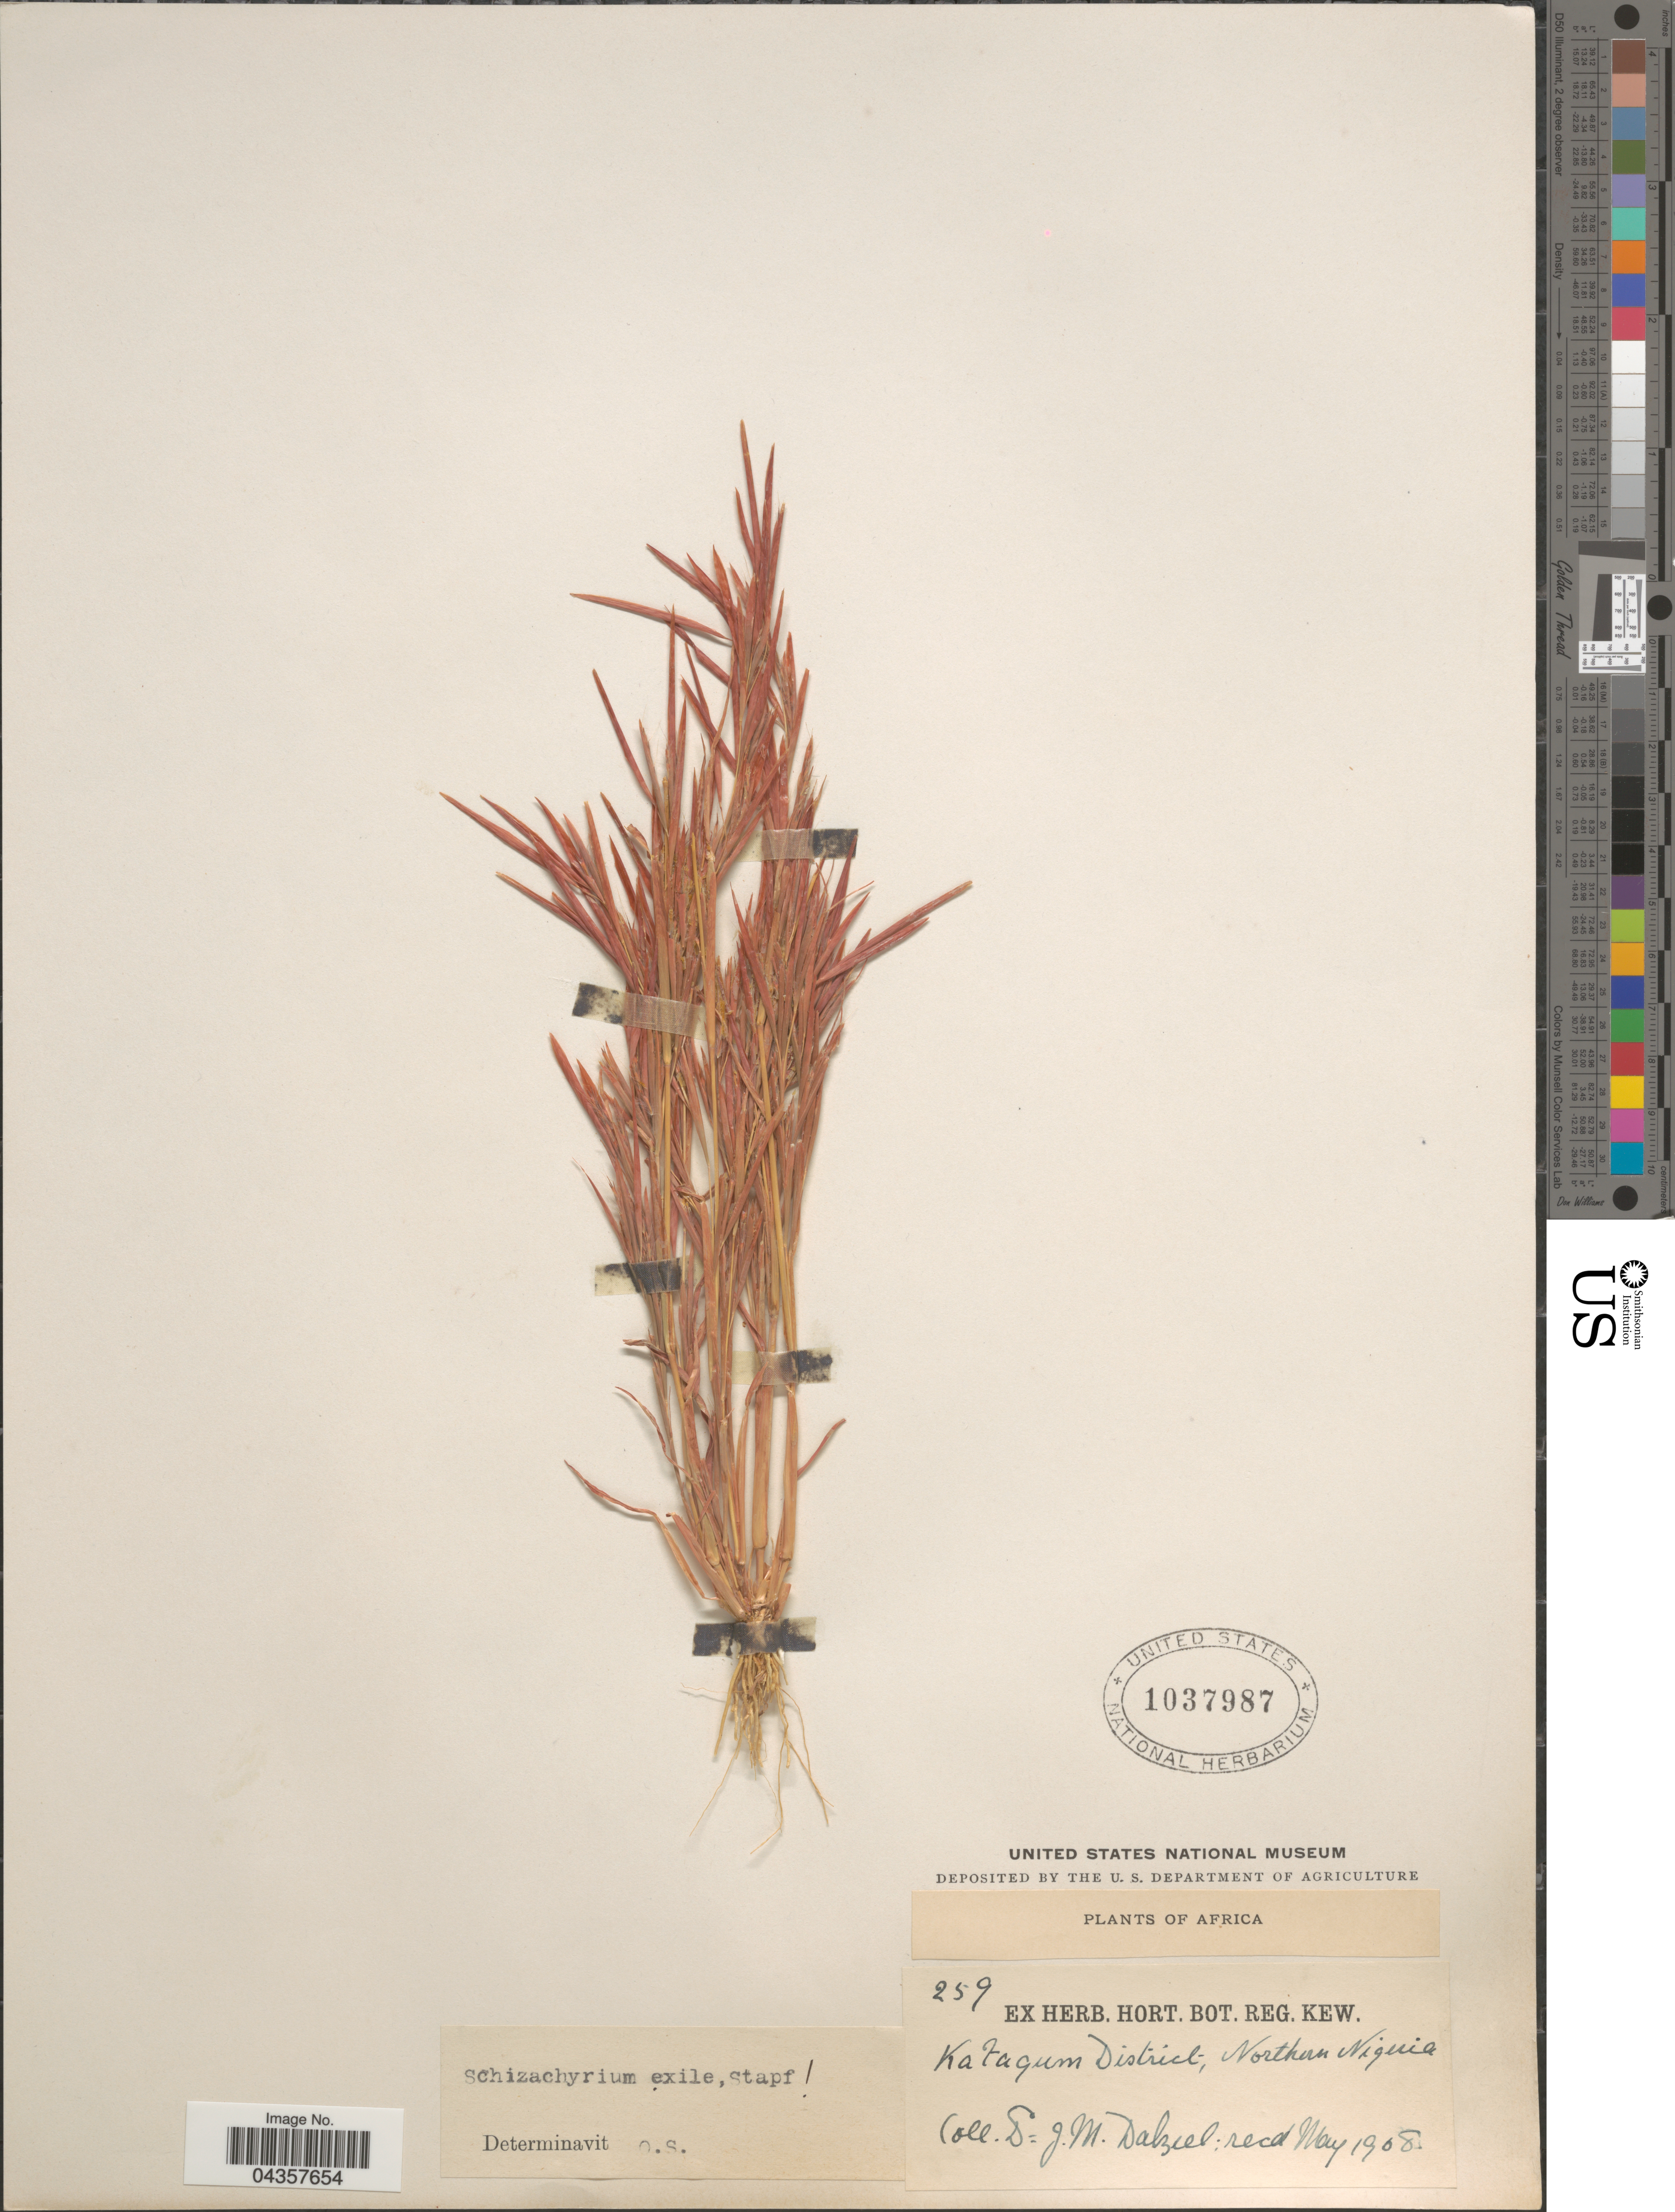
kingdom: Plantae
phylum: Tracheophyta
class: Liliopsida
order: Poales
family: Poaceae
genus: Schizachyrium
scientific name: Schizachyrium exile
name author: (Hochst.) Pilg.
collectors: J. Dalziel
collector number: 259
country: Nigeria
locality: Katagum District, Northern Nigeria.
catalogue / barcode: US 1037987